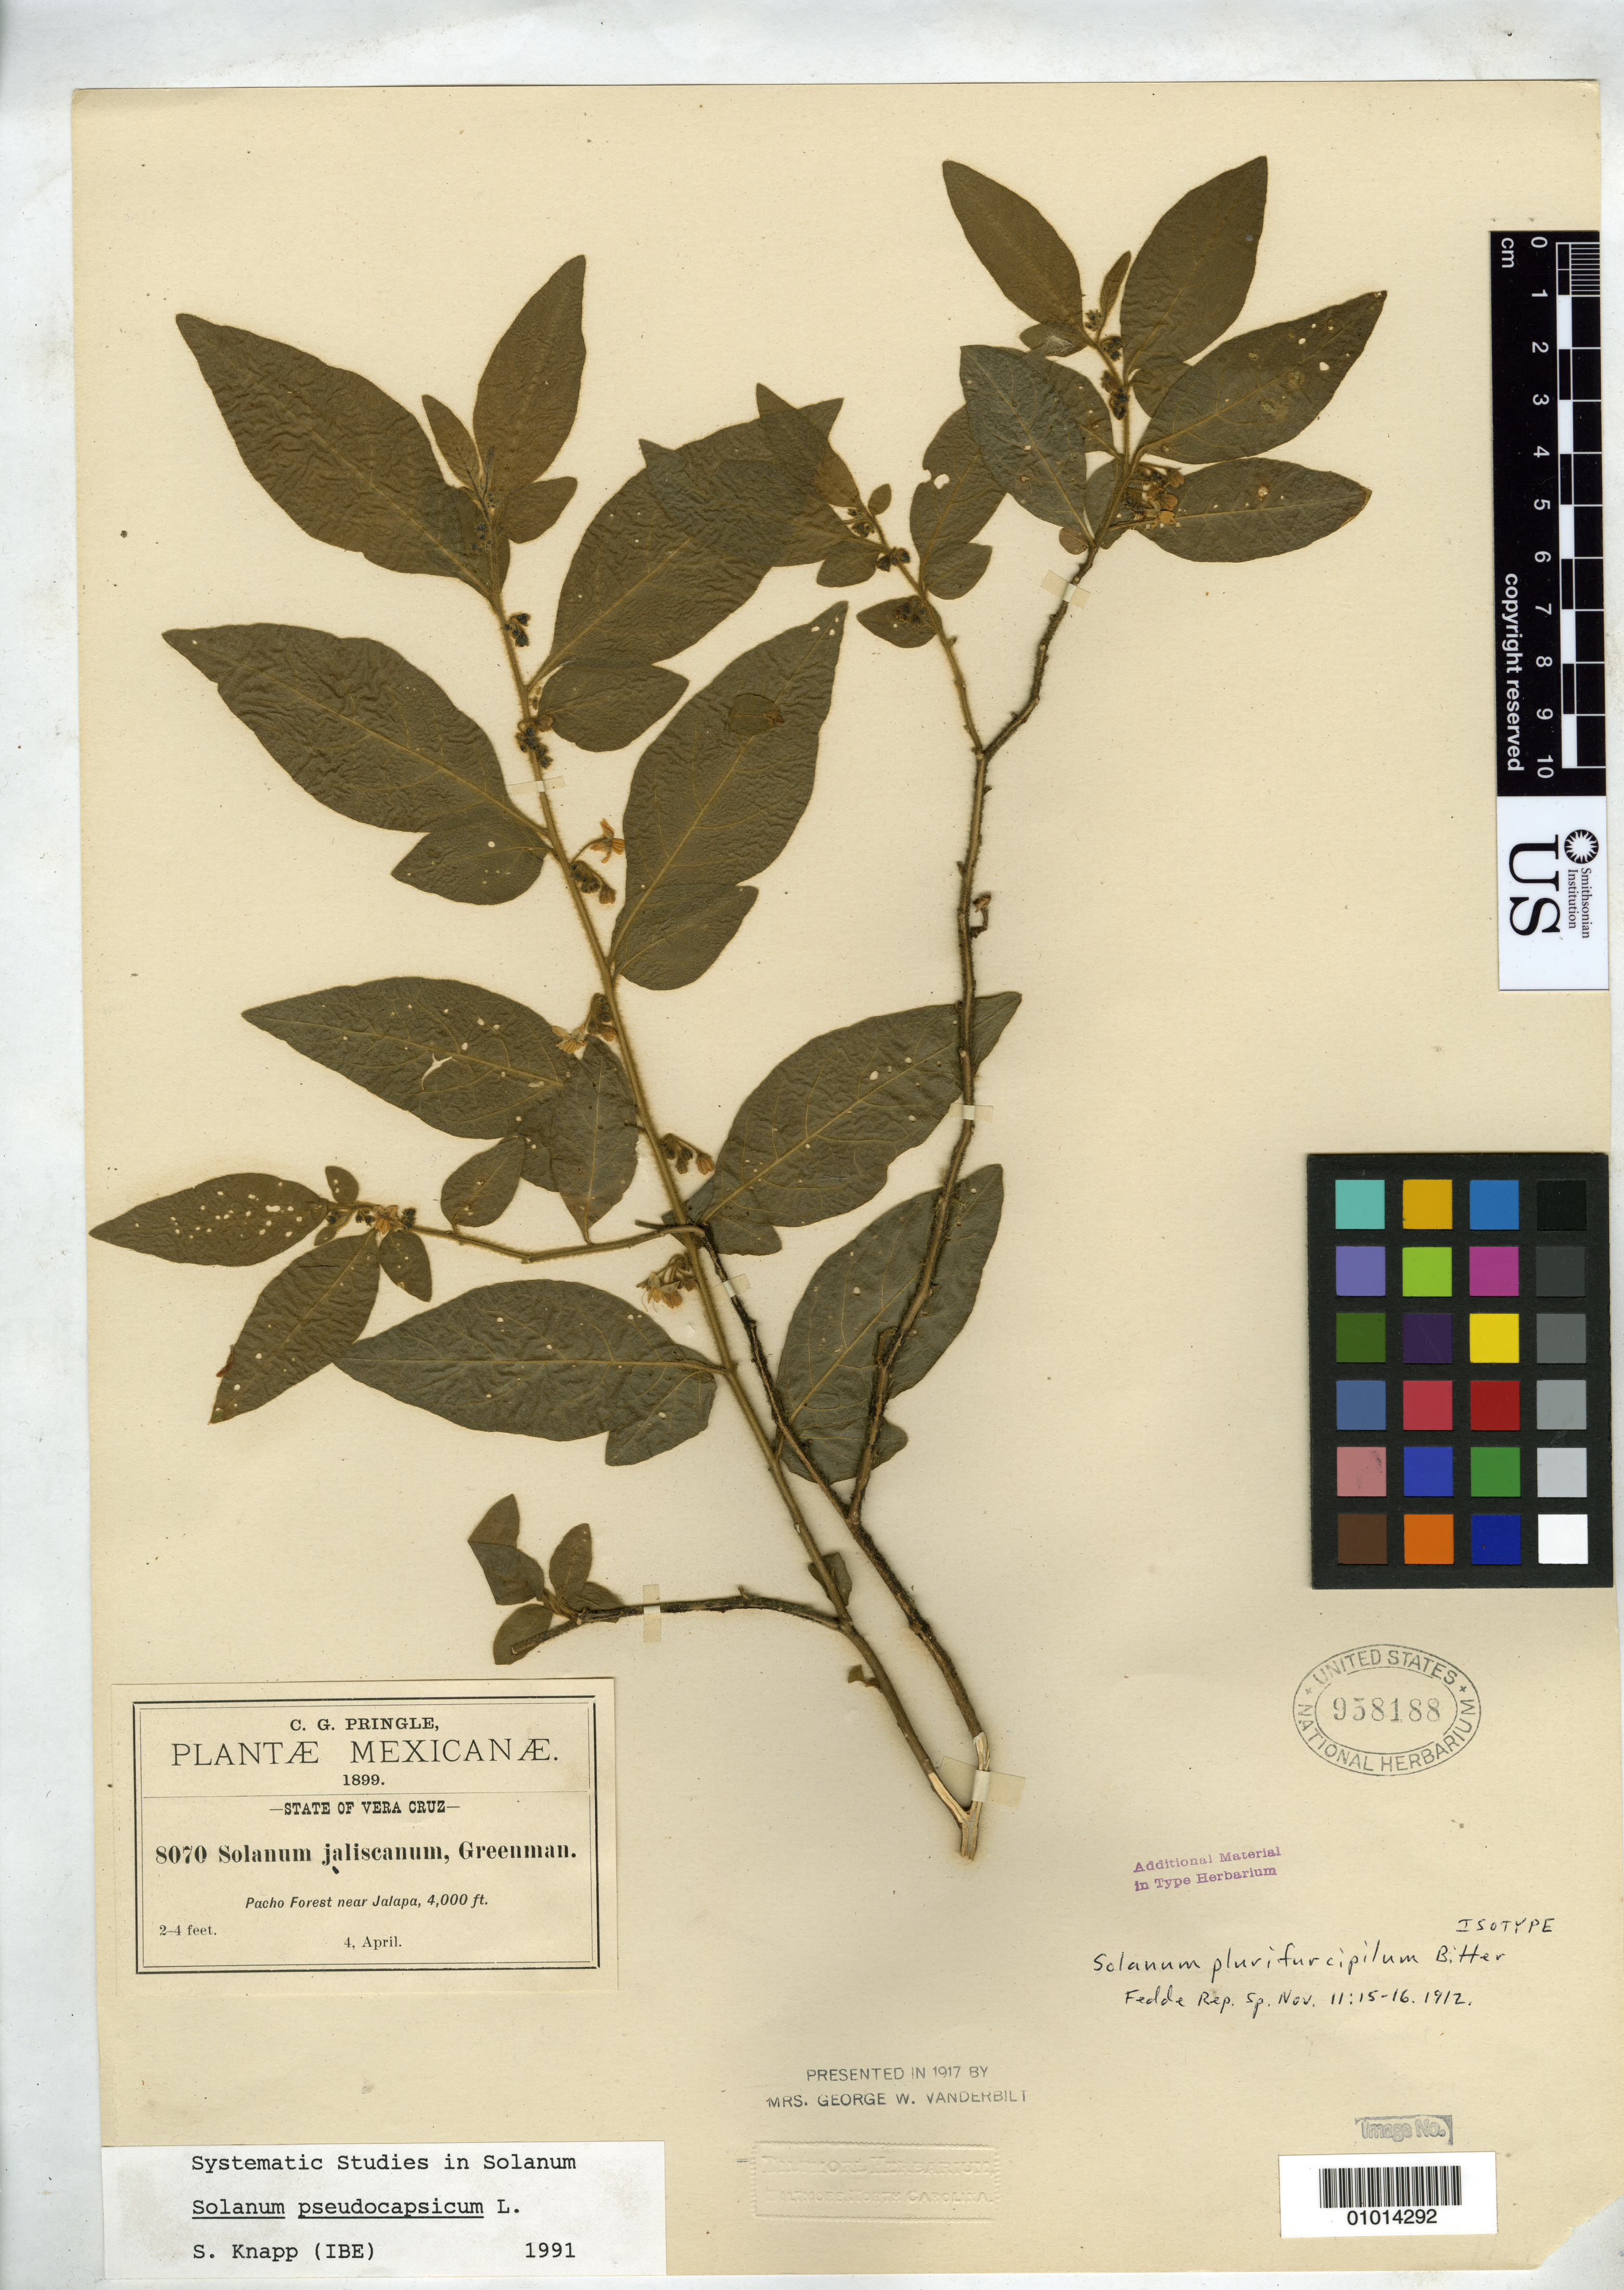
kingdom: Plantae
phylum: Tracheophyta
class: Magnoliopsida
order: Solanales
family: Solanaceae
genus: Solanum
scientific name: Solanum plurifurcipilum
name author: Bitter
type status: Isotype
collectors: C. G. Pringle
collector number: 8070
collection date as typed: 04 Apr 1899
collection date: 1899-04-04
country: Mexico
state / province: Veracruz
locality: Pacho forest near Jalapa.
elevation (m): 1219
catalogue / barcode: US 958188